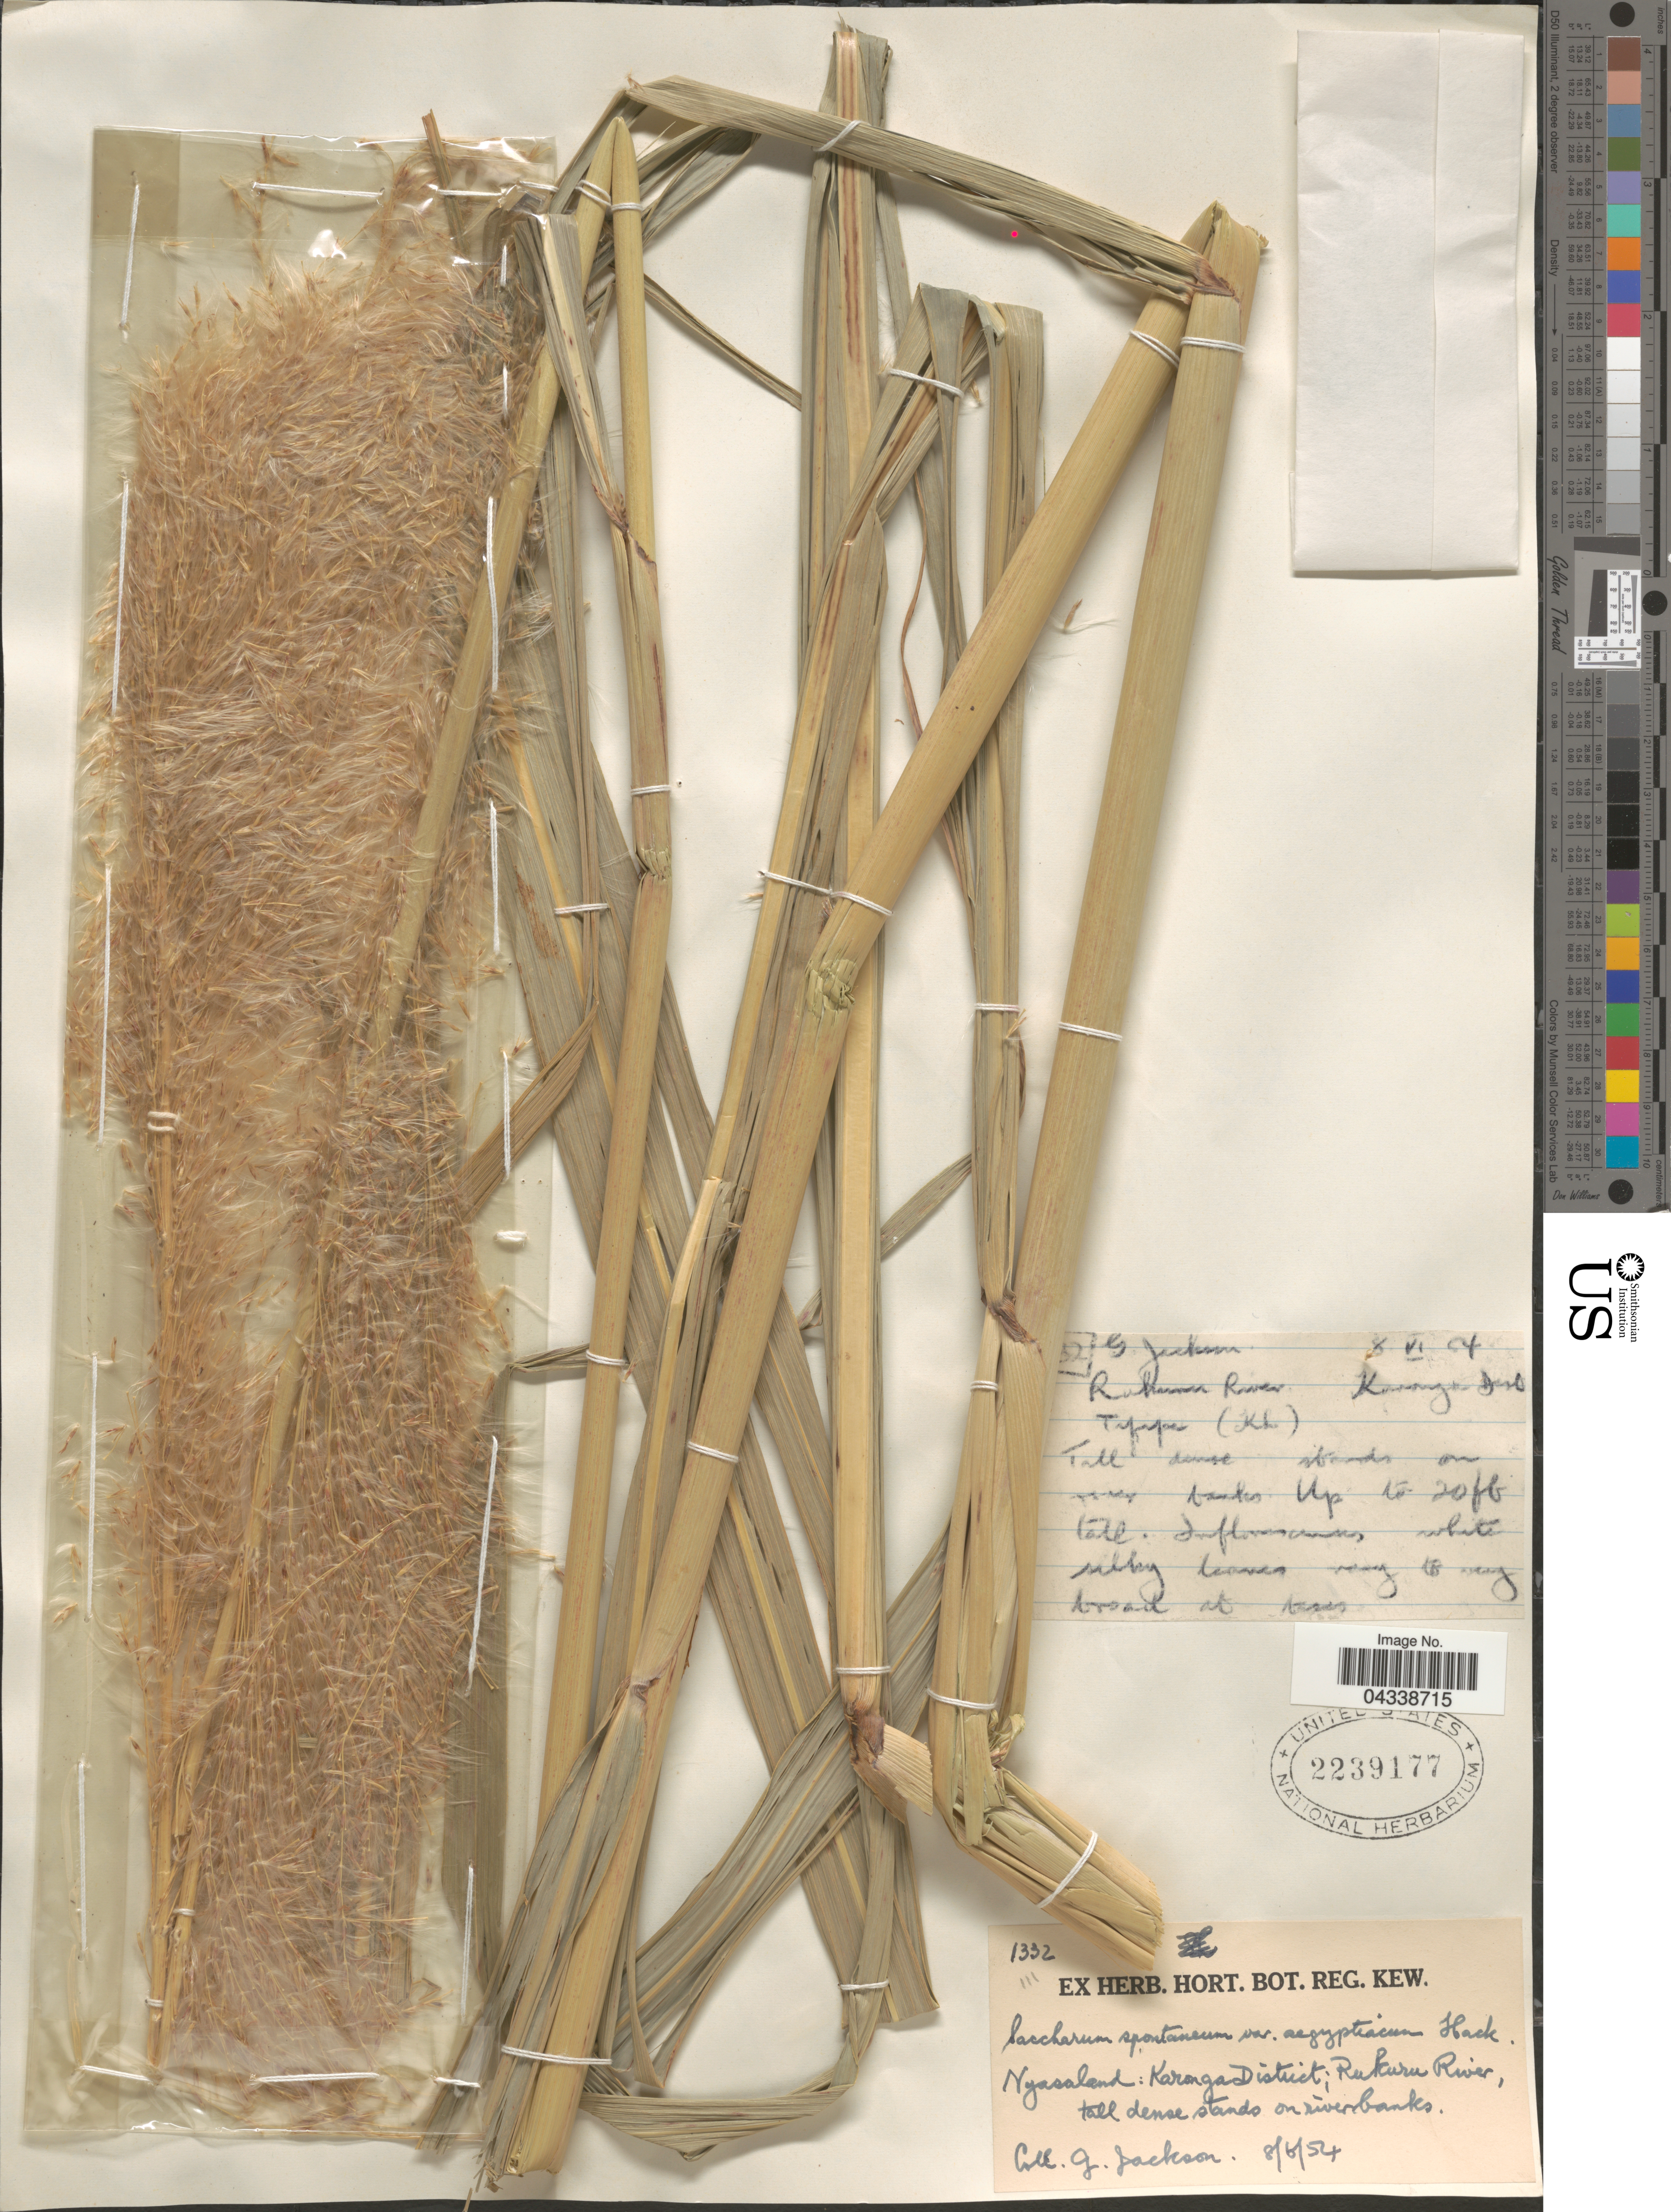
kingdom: Plantae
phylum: Tracheophyta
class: Liliopsida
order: Poales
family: Poaceae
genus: Saccharum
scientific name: Saccharum spontaneum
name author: L.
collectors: G. Jackson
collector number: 1332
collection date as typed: Transcribed d/m/y: 8/6/54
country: Malawi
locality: Nyasaland: Karonga District; Rukuru River.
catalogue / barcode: US 2239177